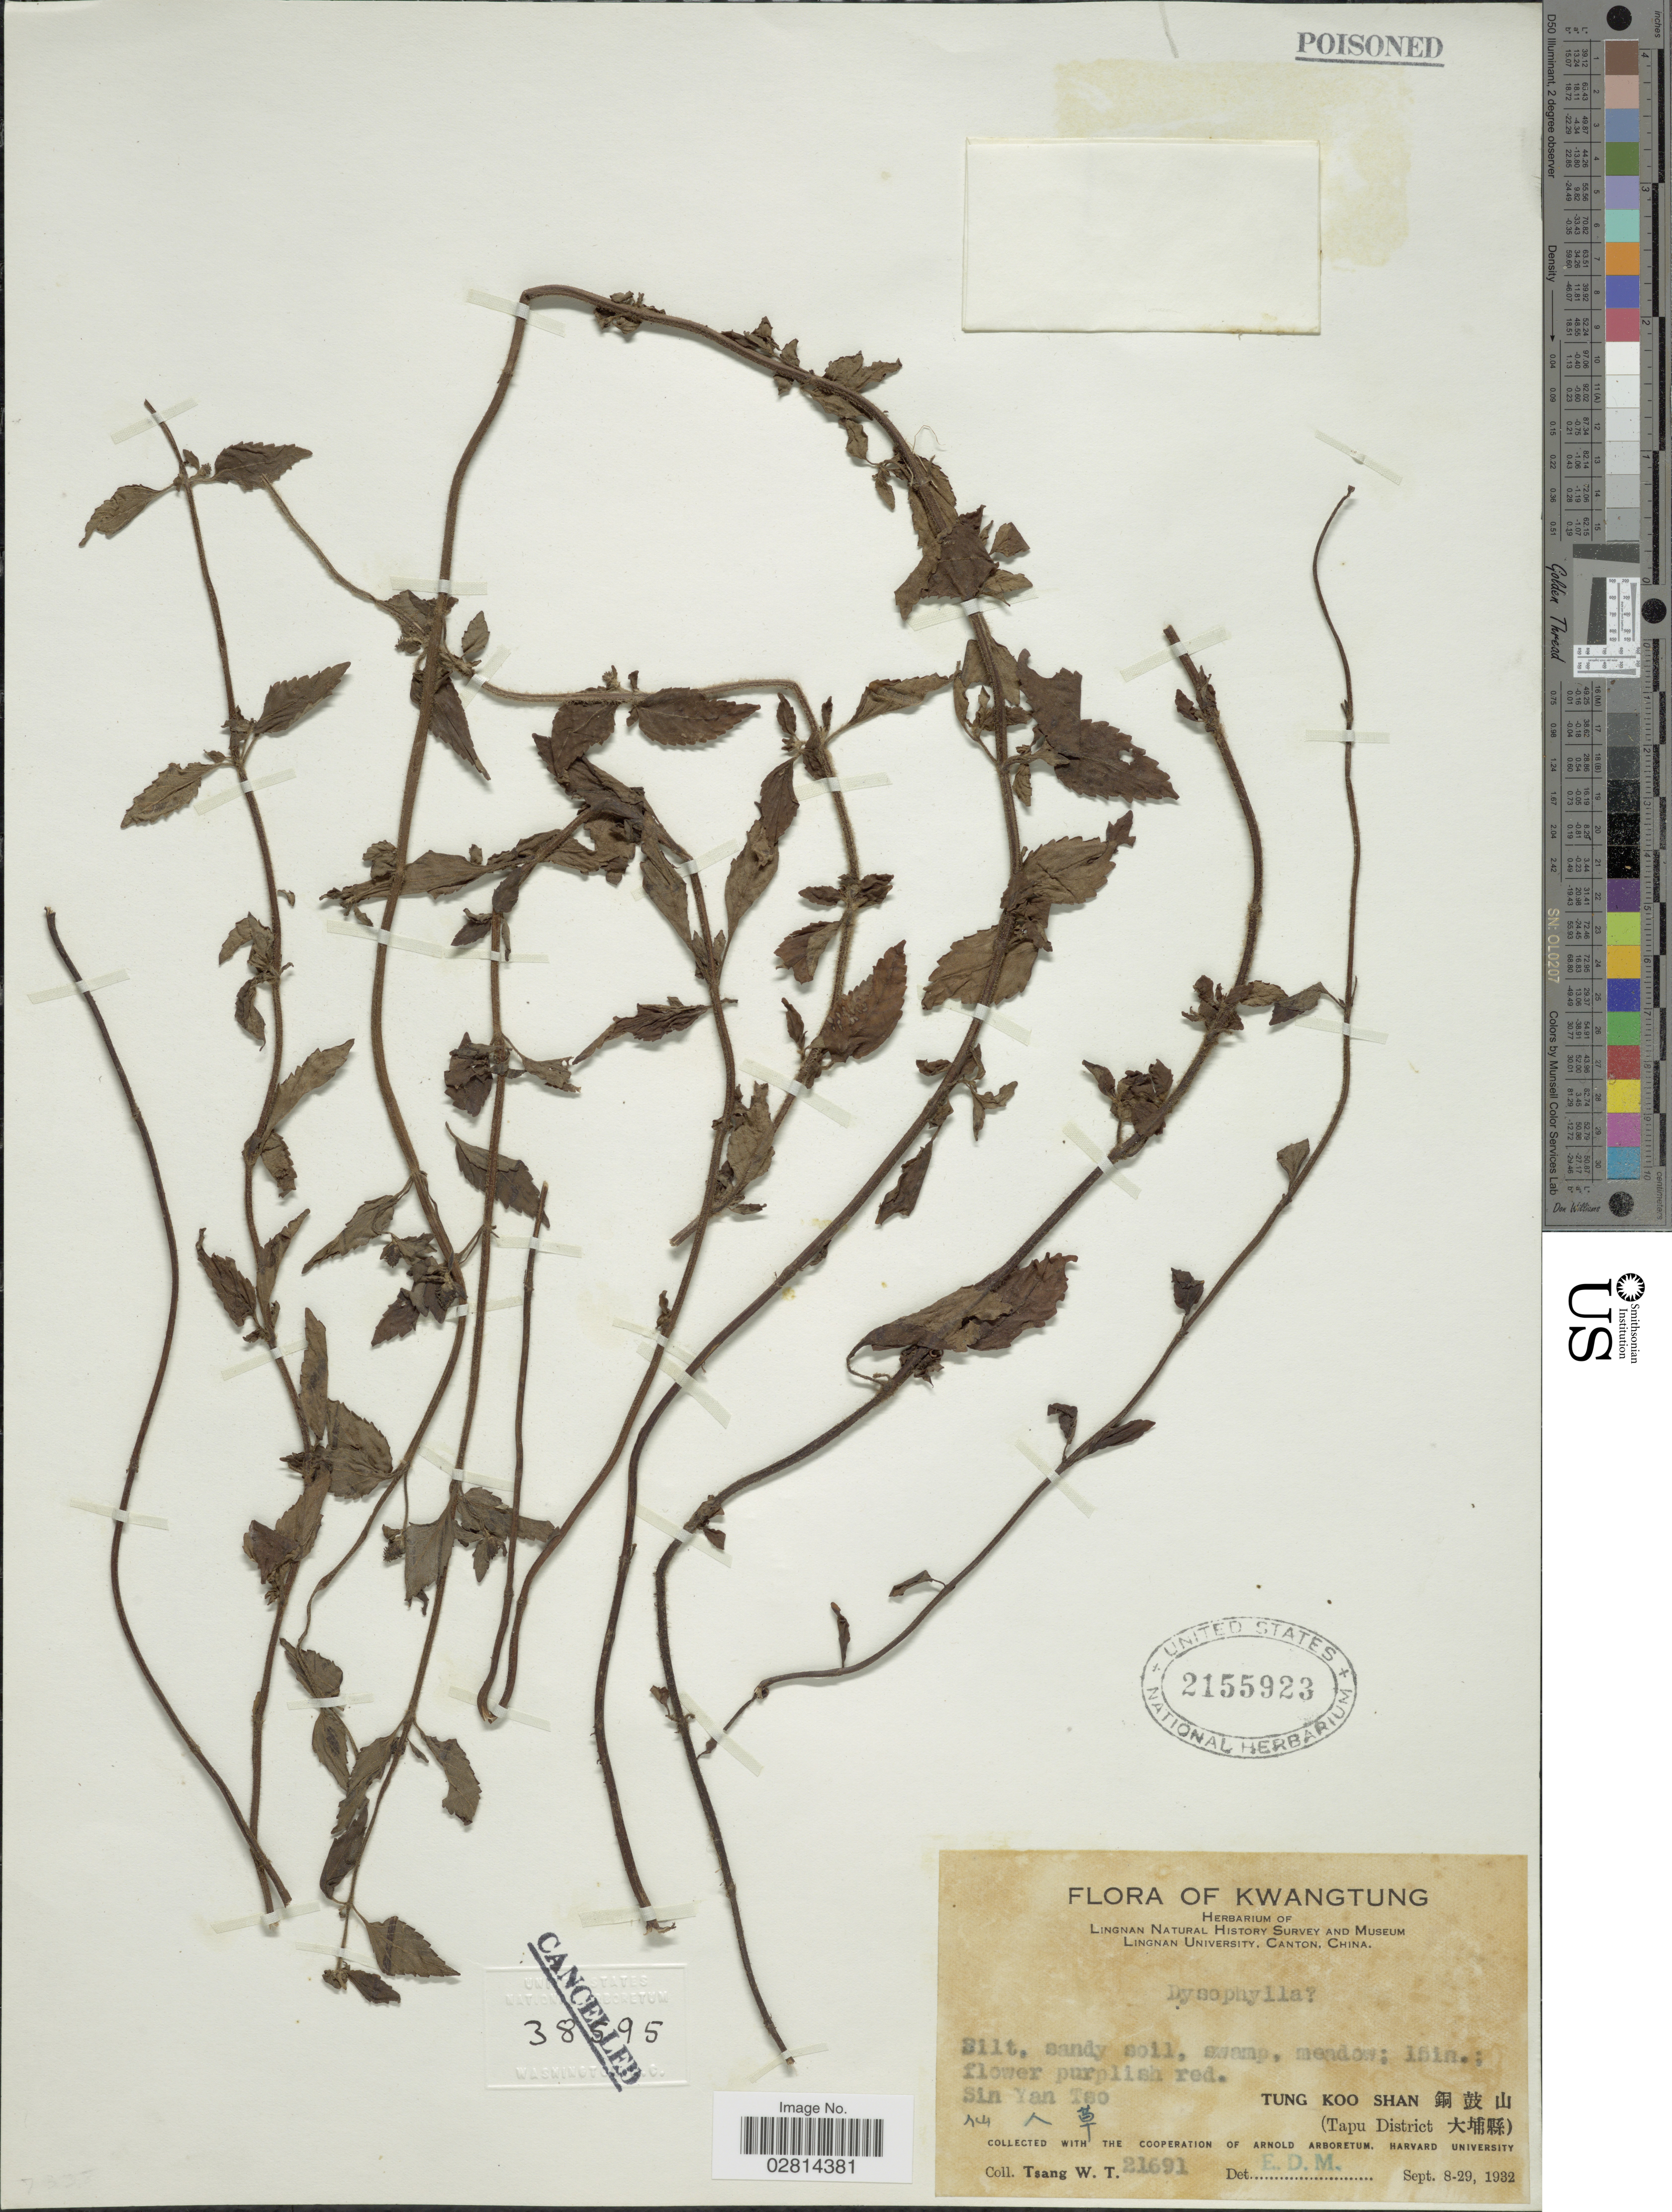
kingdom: Plantae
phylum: Tracheophyta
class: Magnoliopsida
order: Lamiales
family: Lamiaceae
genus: Pogostemon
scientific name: Pogostemon sp.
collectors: W. T. Tsang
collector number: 21691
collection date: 1932-09-08/1932-09-29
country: China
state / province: Guangdong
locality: Kwatung.Sin Yan Tso. Tung Koo Shan (Tapu District).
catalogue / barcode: US 2155923